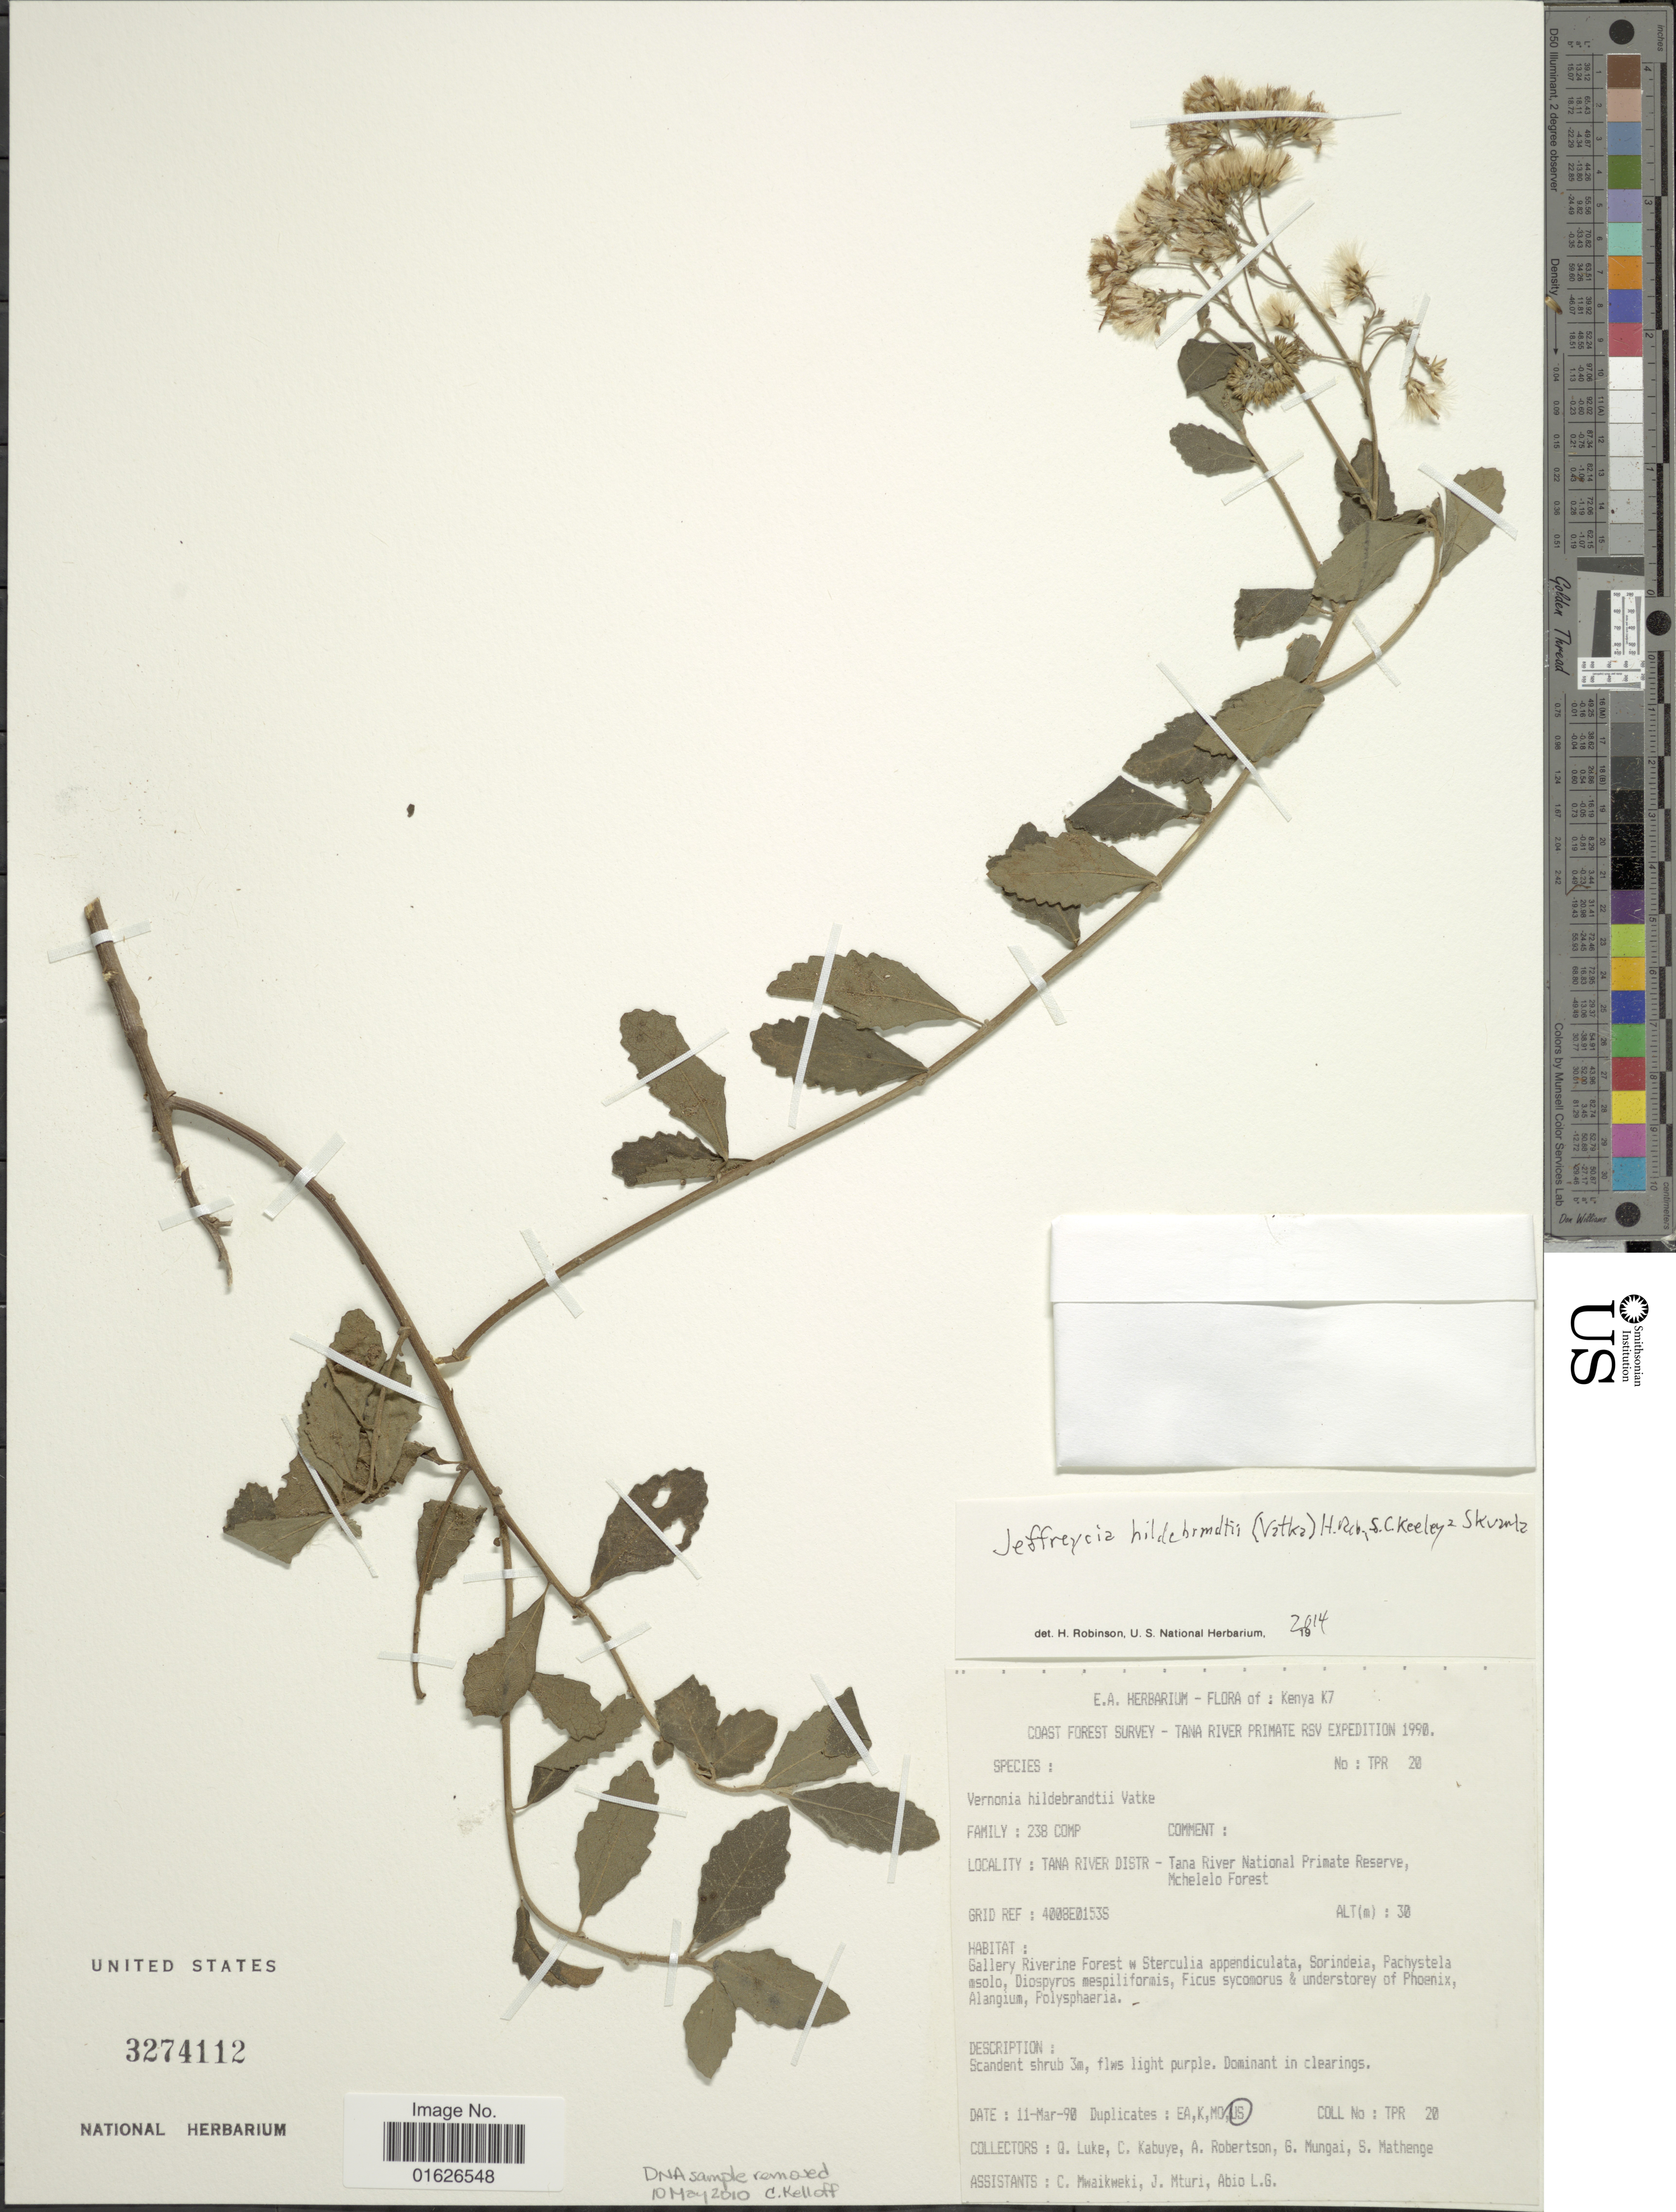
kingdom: Plantae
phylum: Tracheophyta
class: Magnoliopsida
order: Asterales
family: Asteraceae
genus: Jeffreycia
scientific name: Jeffreycia hildebrandtii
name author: (Vatke) H. Rob.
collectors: Q. Luke, C. Kabuye, A. Robertson, G. Mungai & et al.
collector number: TPR 20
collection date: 1990-03-11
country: Kenya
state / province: Tana River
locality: Coast forest survey, Tana river Distr, Tana River National Primate Reserve, Mchelelo forest.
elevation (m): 30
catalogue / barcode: US 3274112